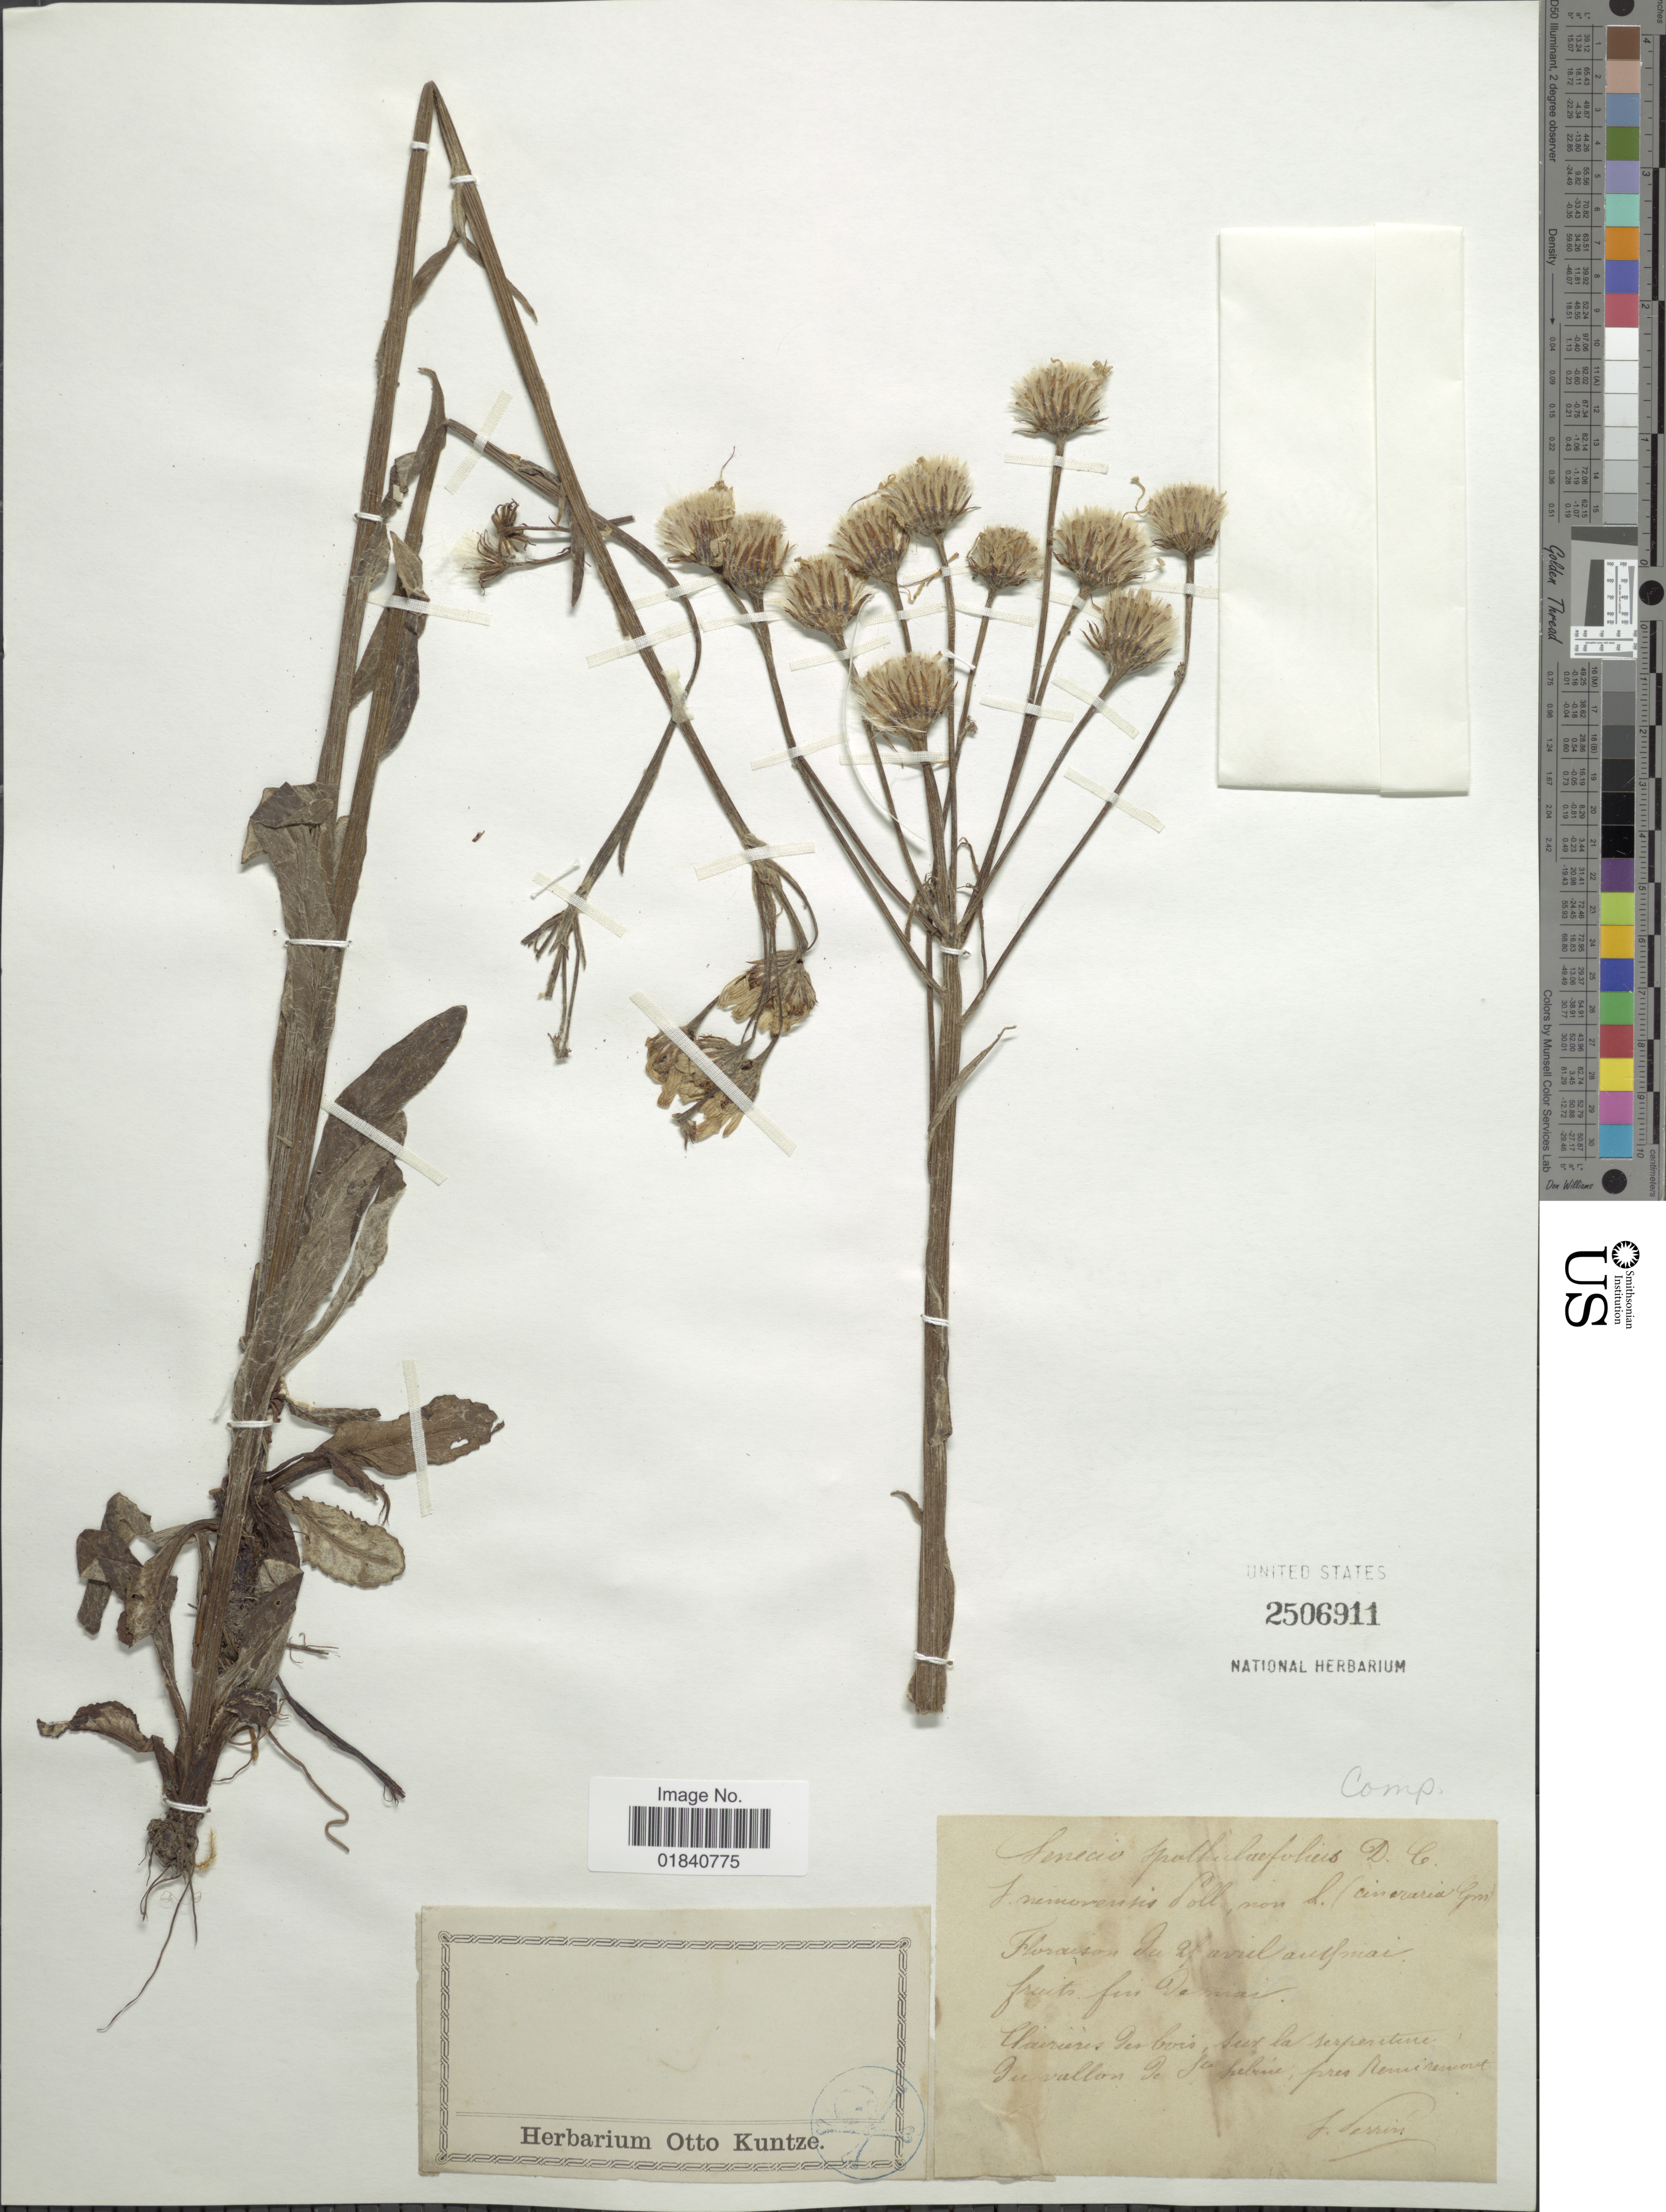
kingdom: Plantae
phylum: Tracheophyta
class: Magnoliopsida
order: Asterales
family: Asteraceae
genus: Senecio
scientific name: Senecio spathulifolius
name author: DC.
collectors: S. Perrin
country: France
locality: In vallon de La Selvue, pres Remiremont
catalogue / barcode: US 2506911